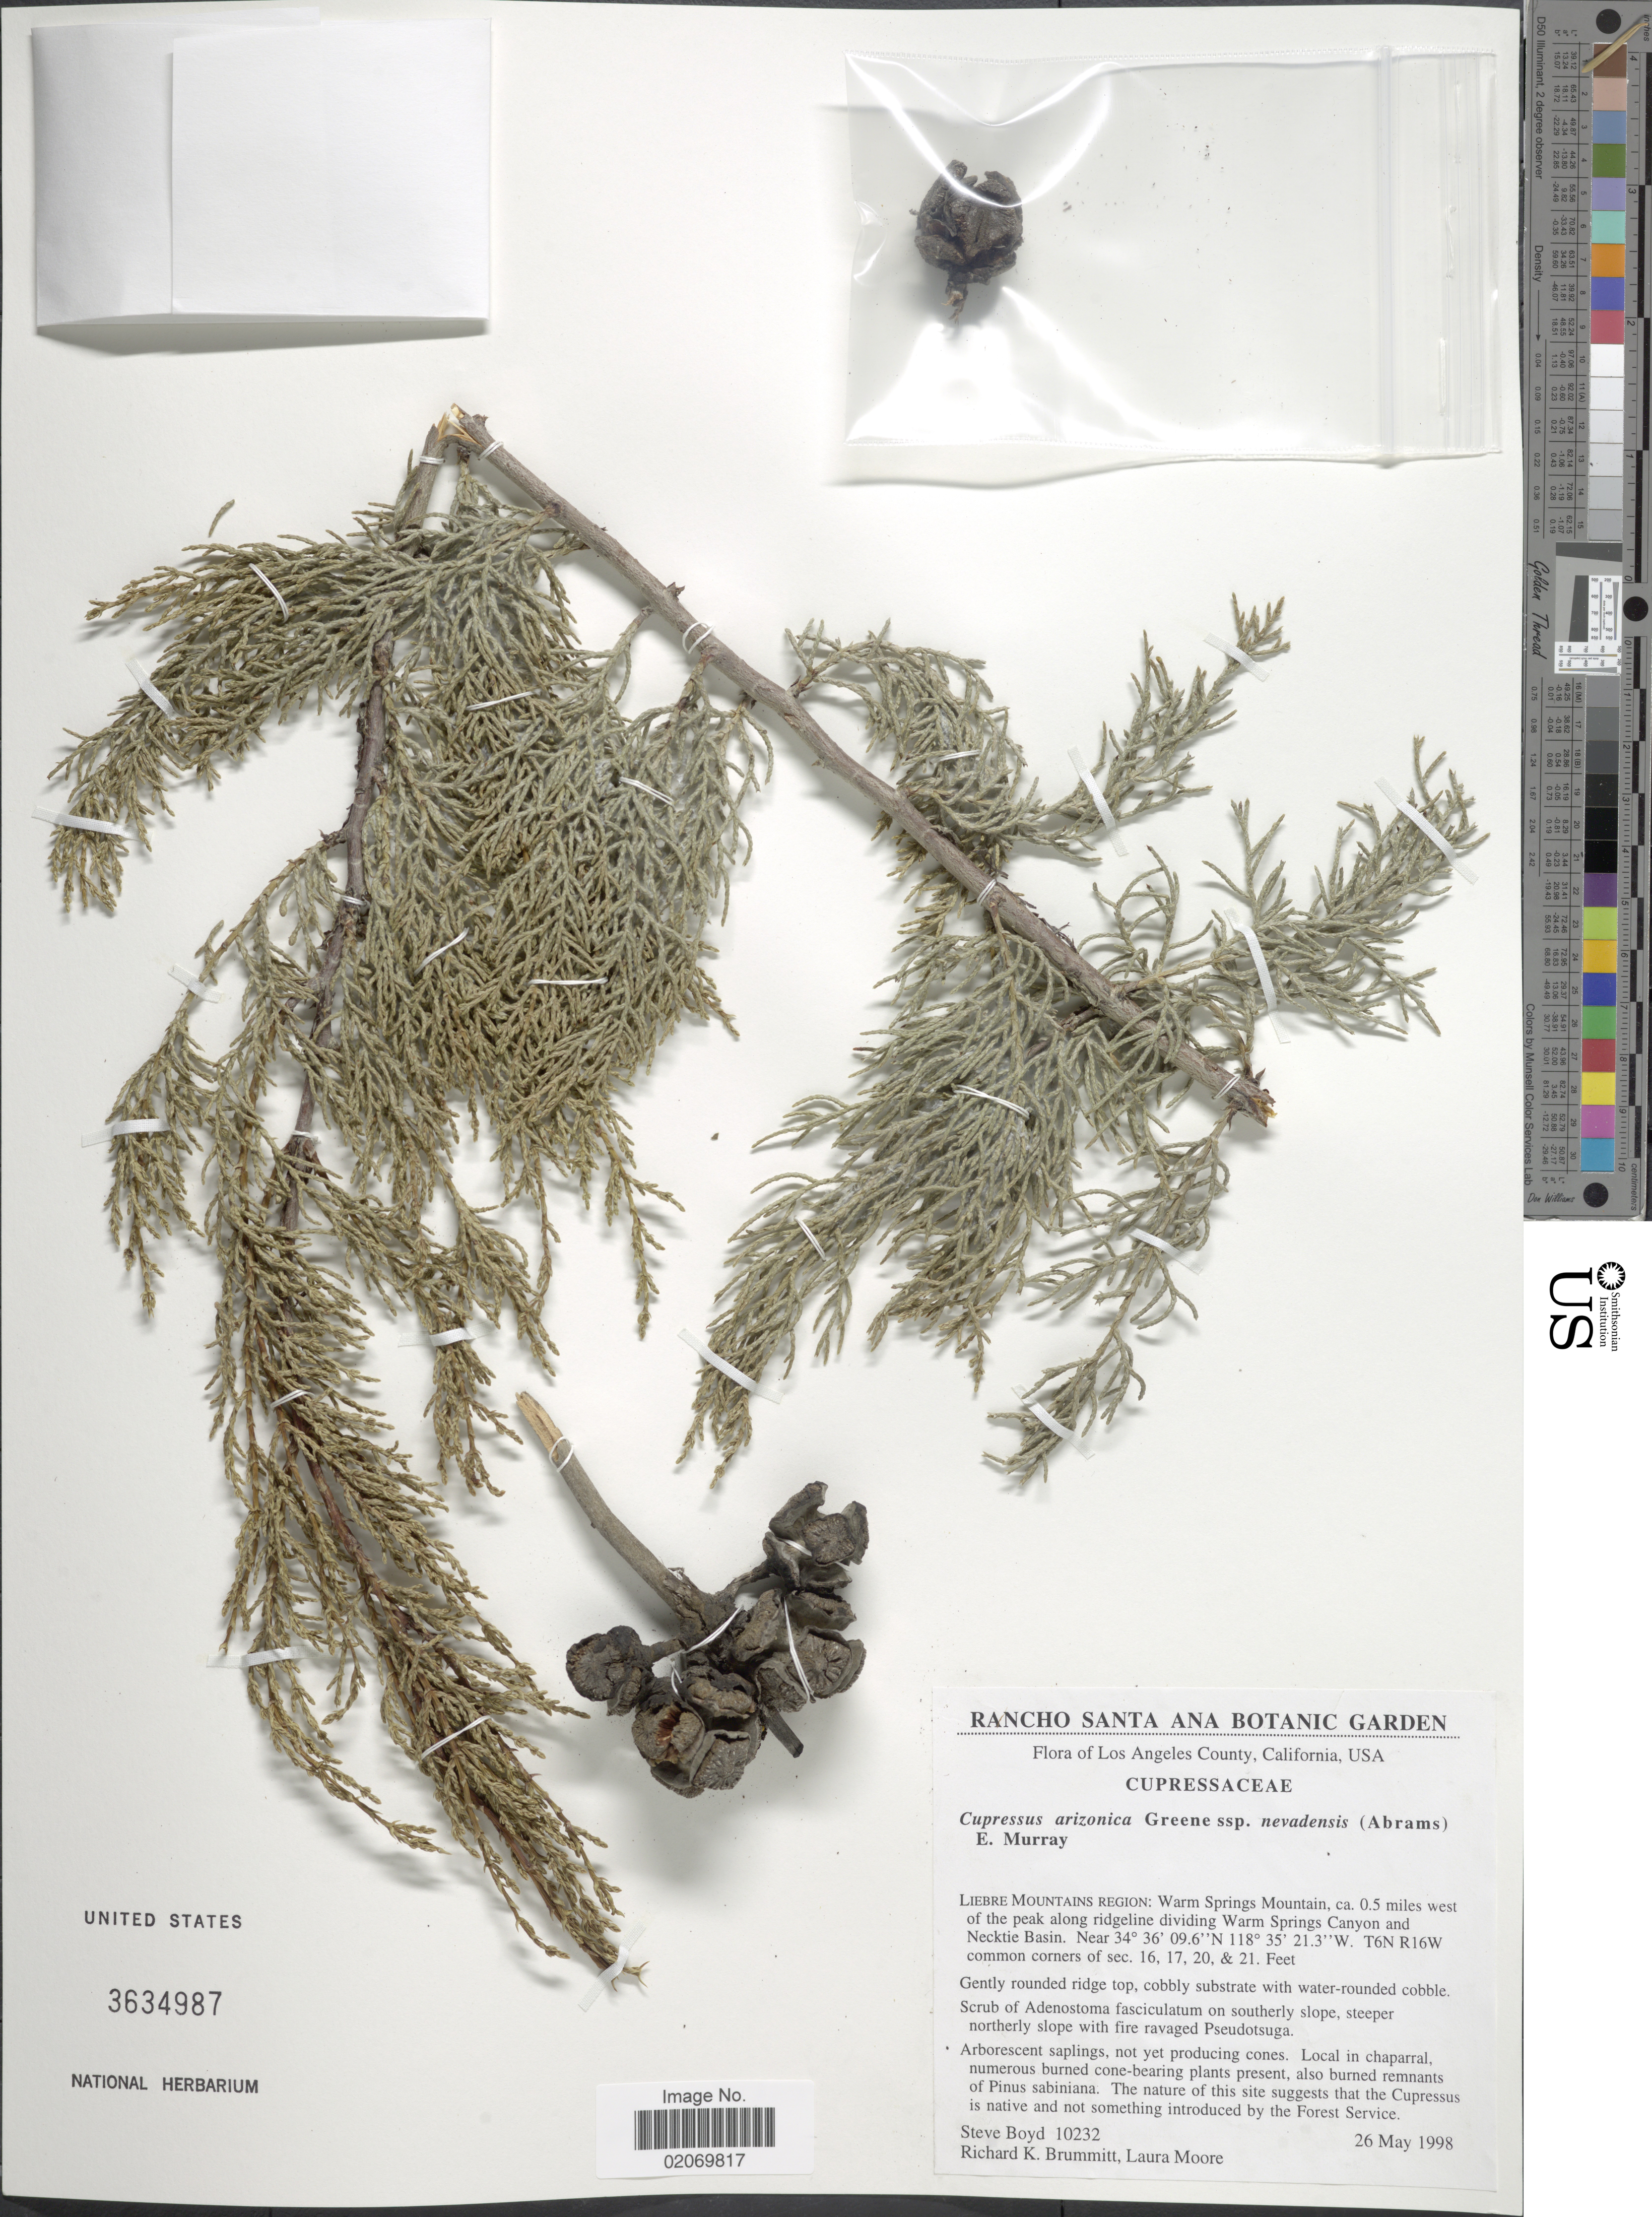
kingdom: Plantae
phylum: Tracheophyta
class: Pinopsida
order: Pinales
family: Cupressaceae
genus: Hesperocyparis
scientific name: Hesperocyparis nevadensis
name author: (Abrams) Bartel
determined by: (US) Smithsonian Institution - National Museum of Natural History - Department of Botany (UNITED STATES)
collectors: S. Boyd, R. K. Brummitt & L. Moore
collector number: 10232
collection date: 1998-05-26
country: United States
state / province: California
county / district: Los angeles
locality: Los angeles County, Liebre Mountains Region: Warm Springs Mountain, ca 0.5 miles west of the peak along ridgeline dividing Warm Springs Canyon and Necktie Basin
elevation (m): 5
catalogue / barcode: US 3634987